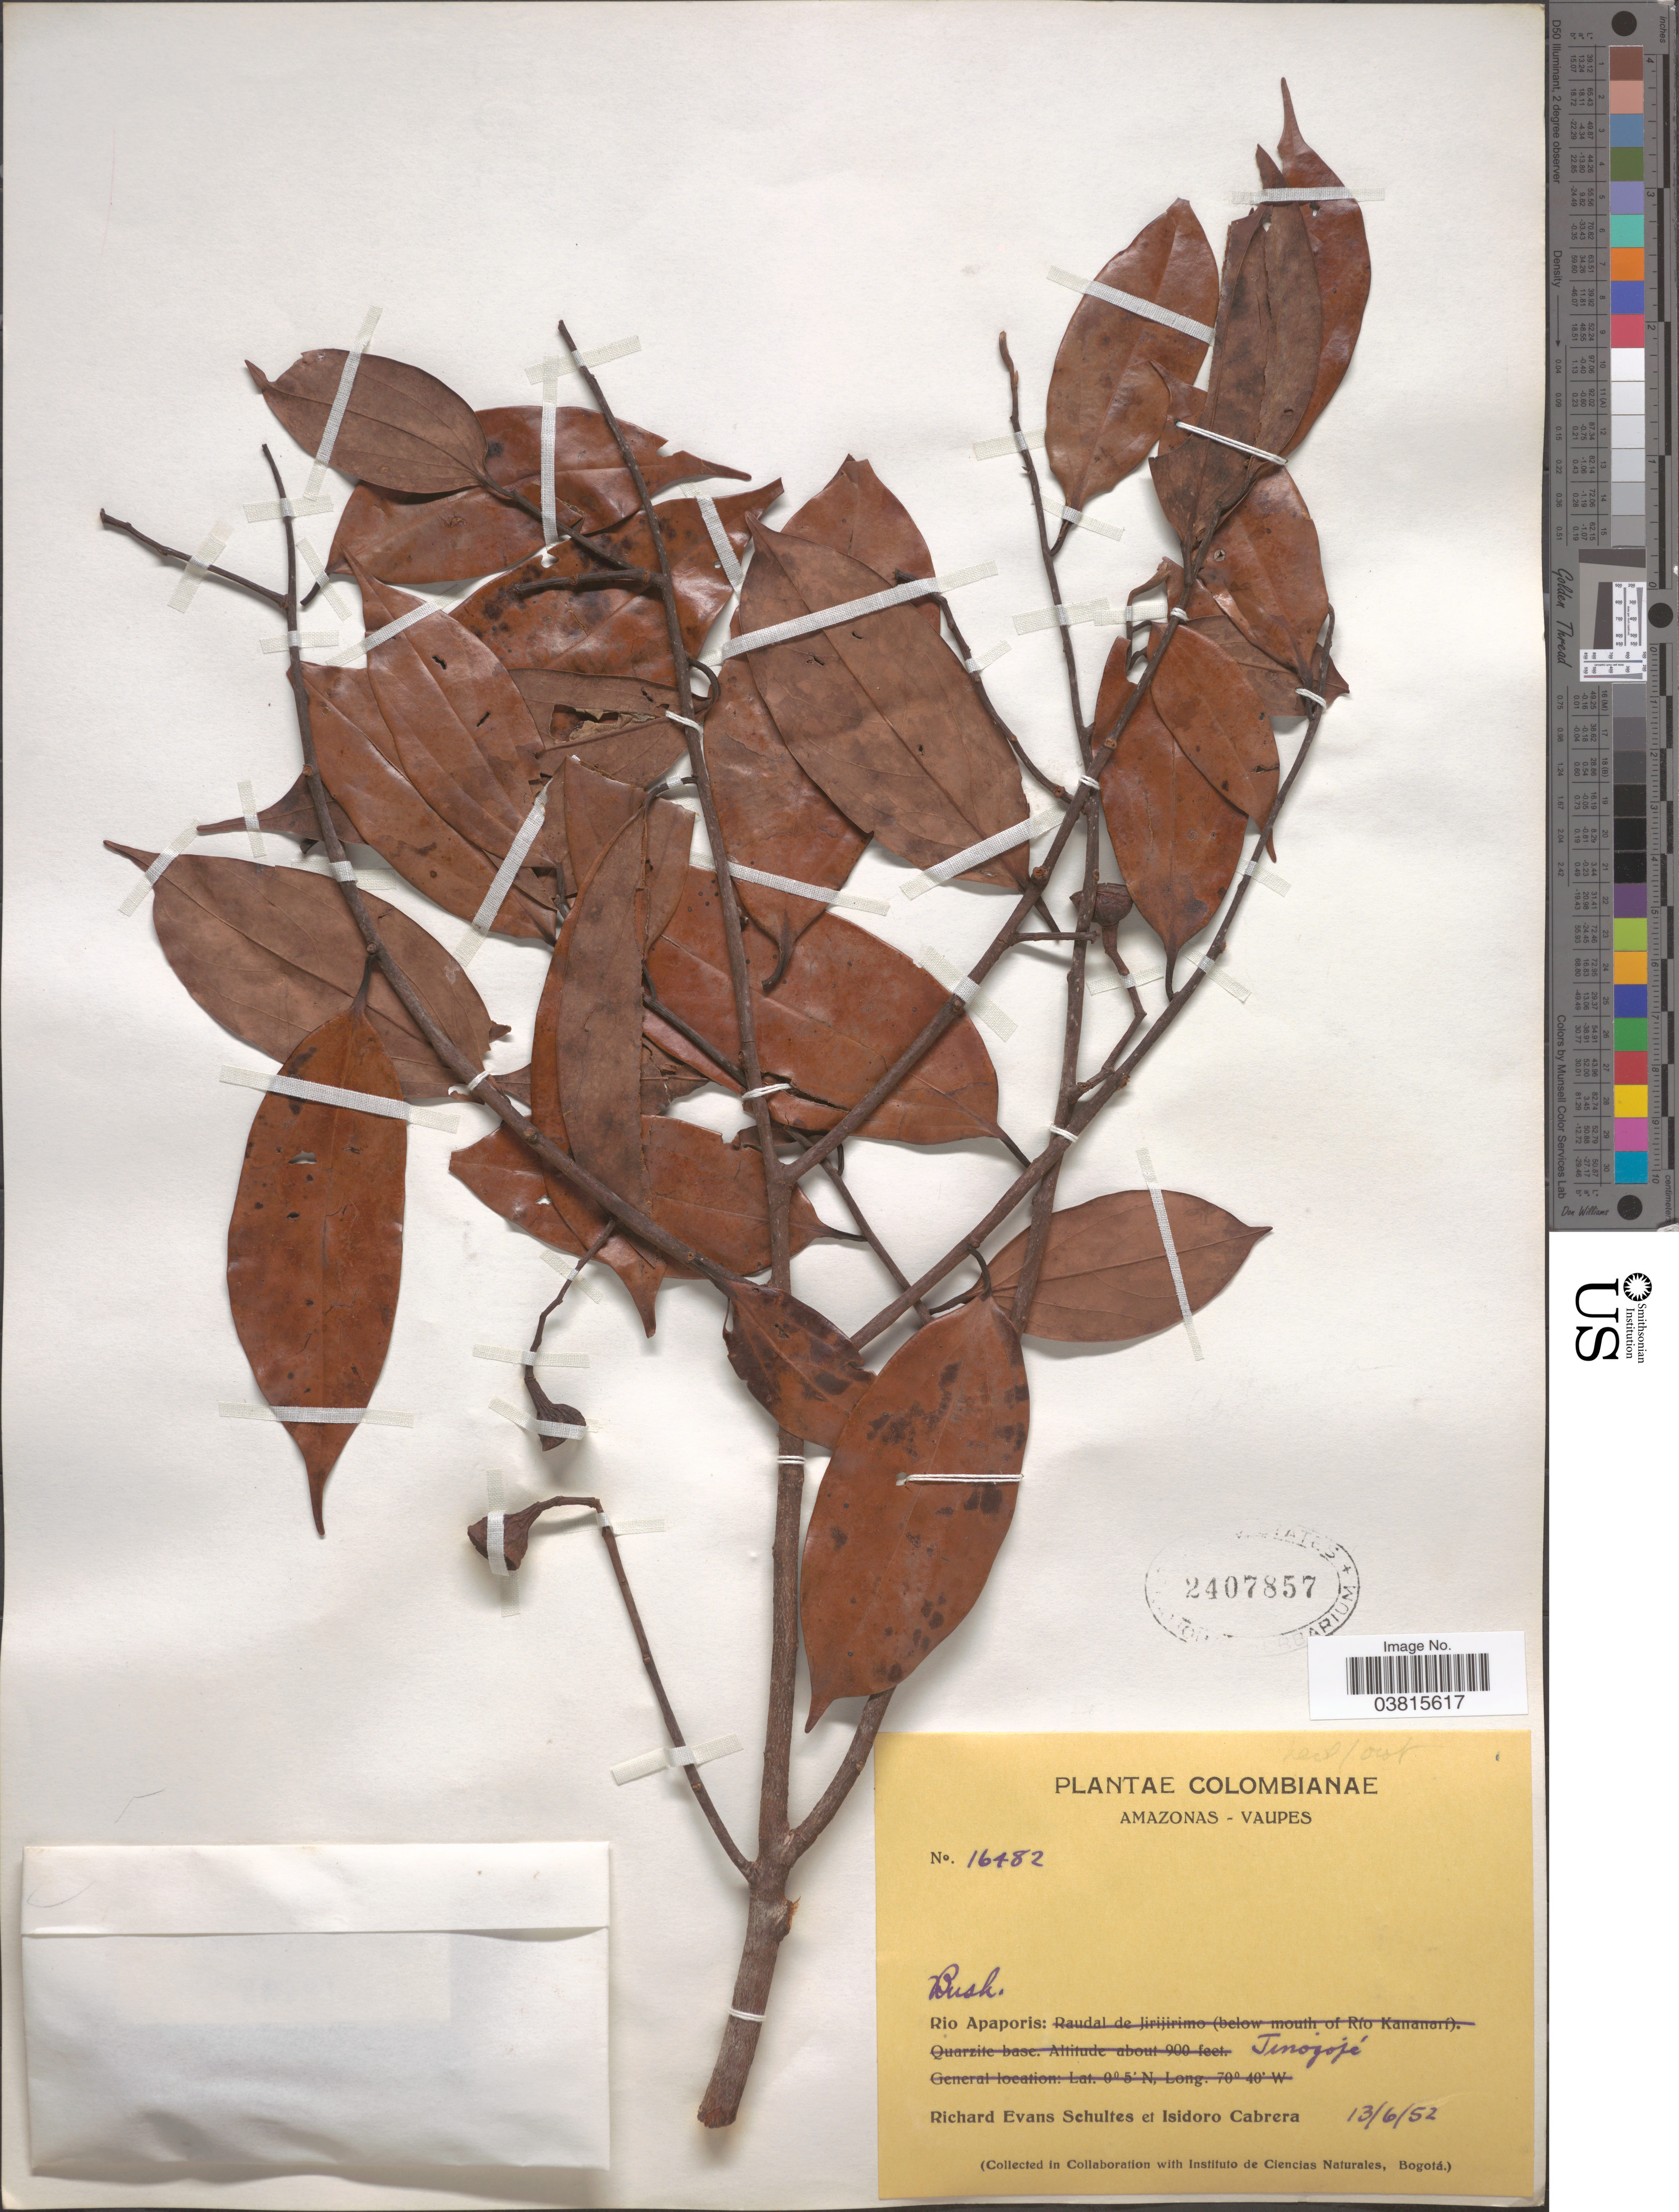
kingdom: Plantae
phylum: Tracheophyta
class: Magnoliopsida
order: Laurales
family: Lauraceae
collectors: R. E. Schultes & I. Cabrera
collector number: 16482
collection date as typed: Transcribed d/m/y: 13/6/52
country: Colombia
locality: Amazonas-Vaupes. Rio Apaporis: Jinogojé.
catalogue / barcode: US 2407857